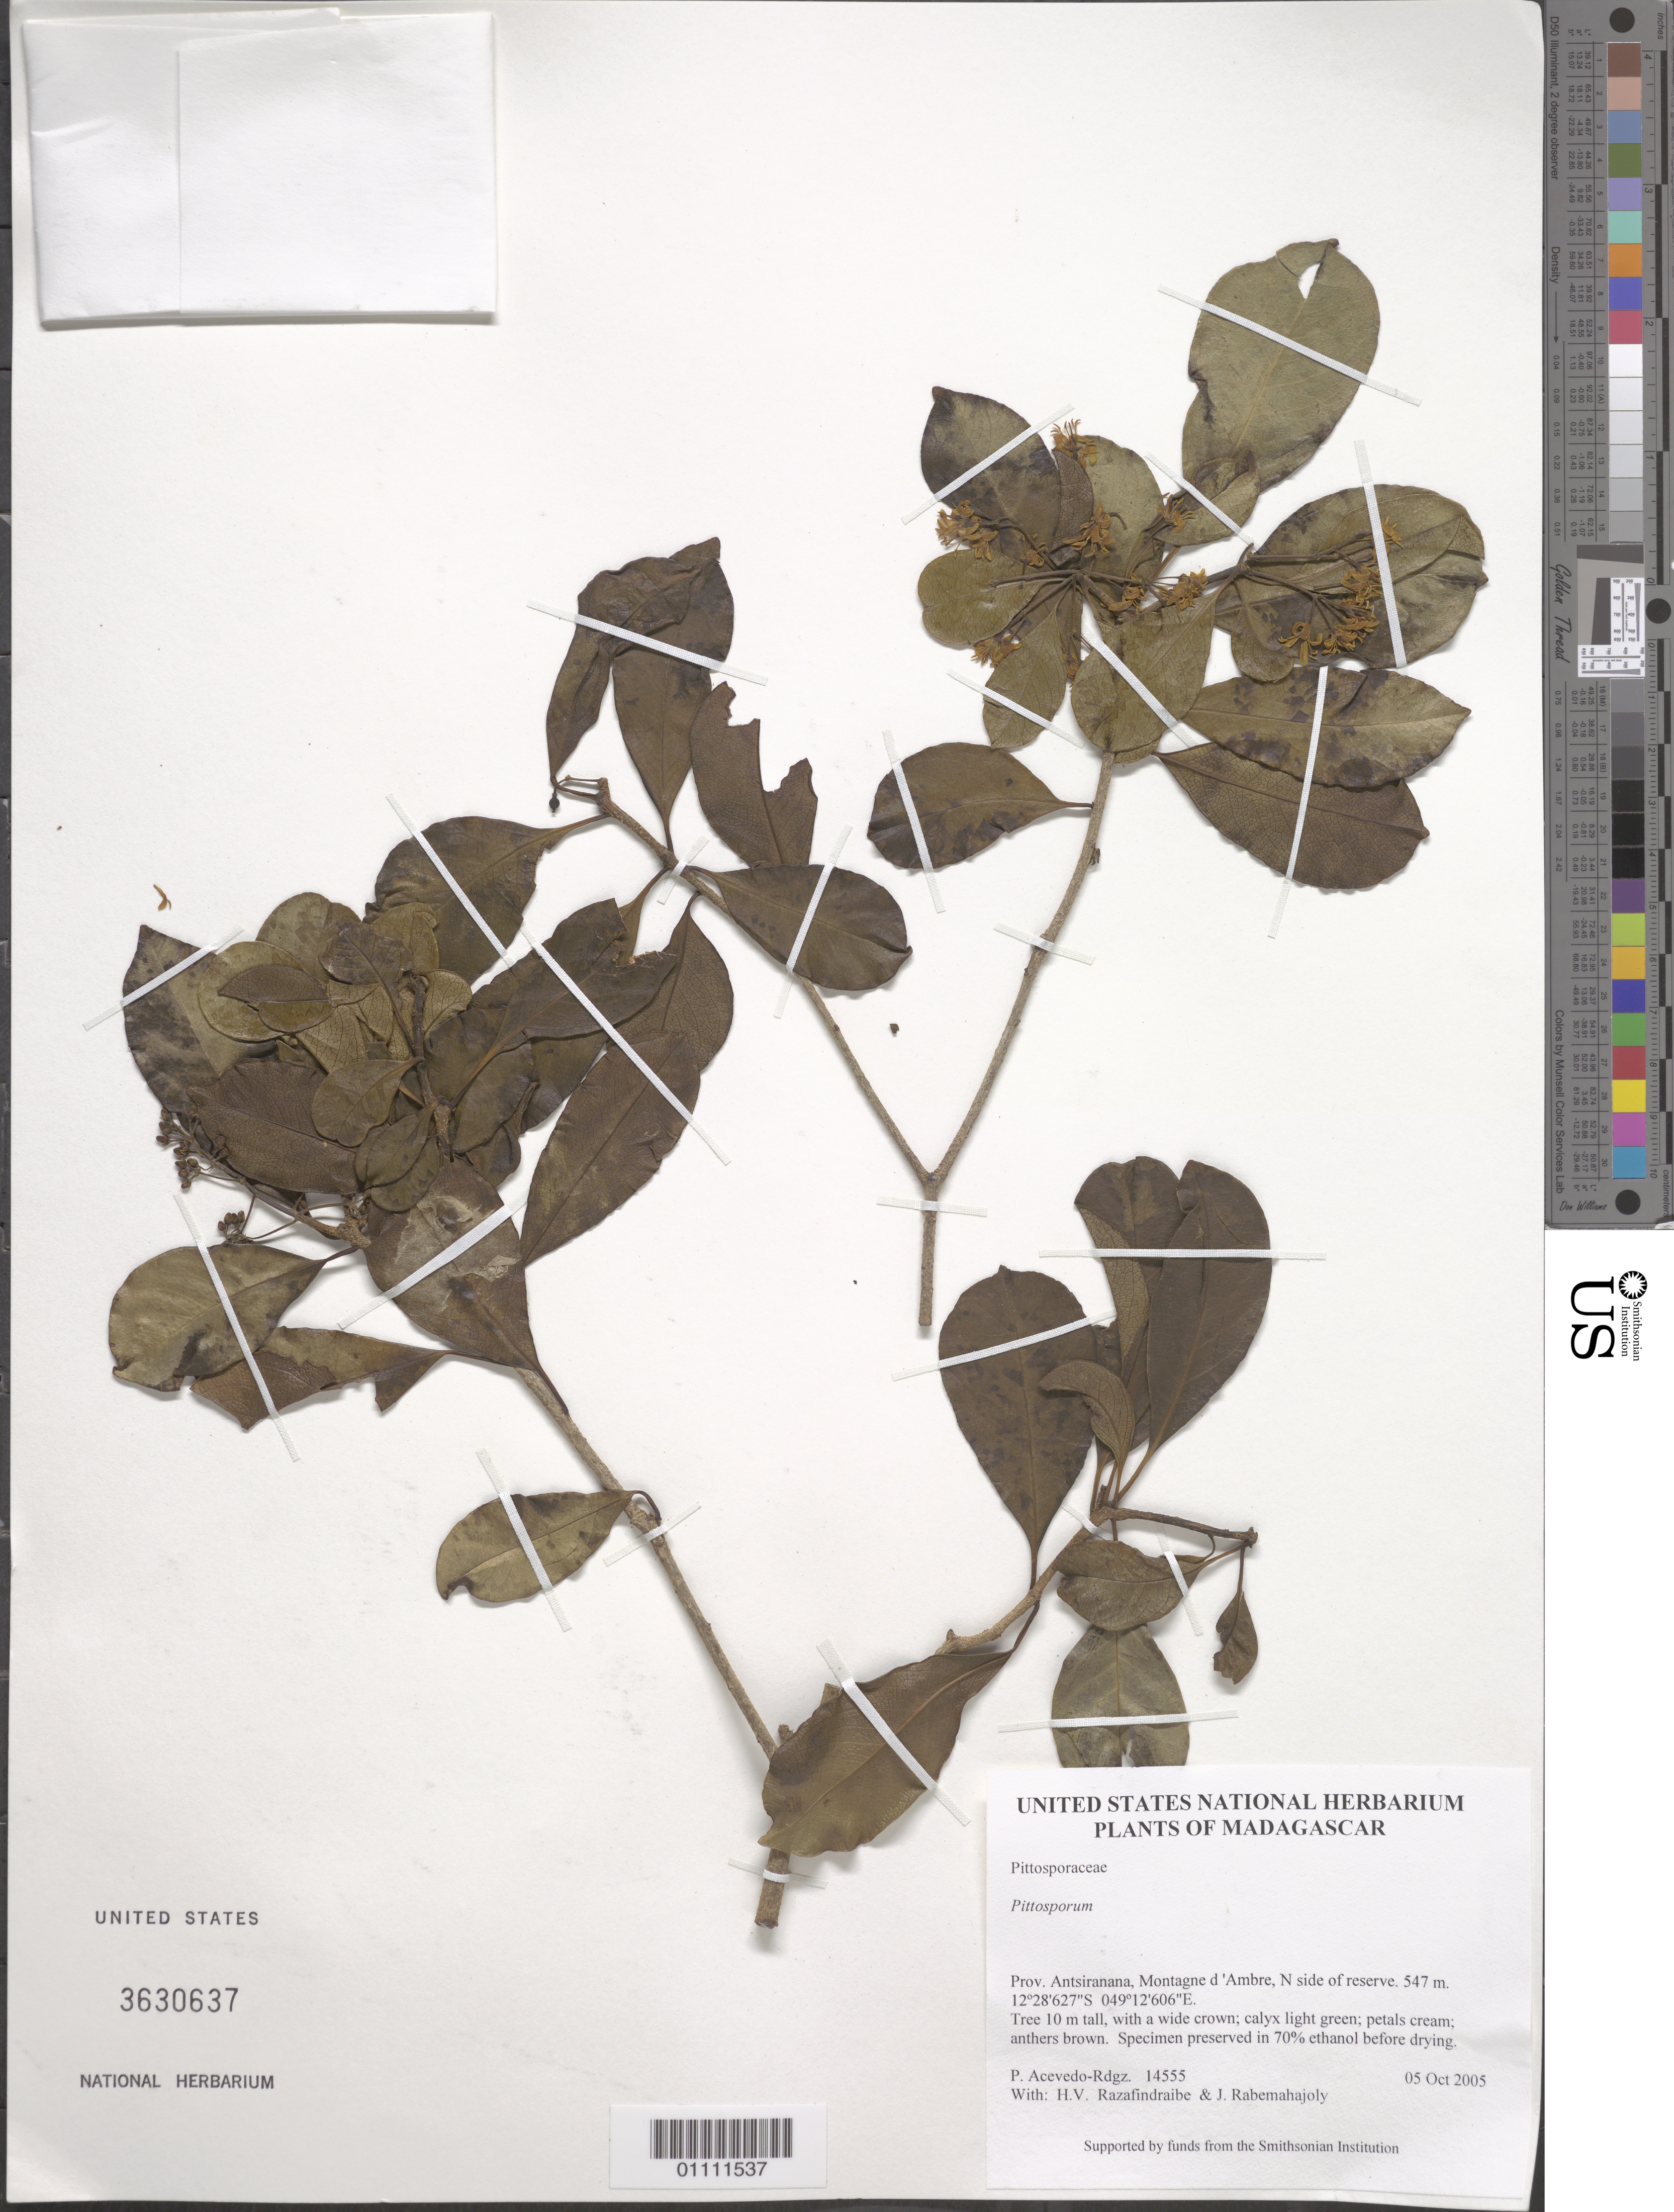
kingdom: Plantae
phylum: Tracheophyta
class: Magnoliopsida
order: Apiales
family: Pittosporaceae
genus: Pittosporum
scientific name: Pittosporum sp.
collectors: P. Acevedo-Rodr., H. Razafindraibe & J. Rabemahajoly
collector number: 14555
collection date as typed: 05 Oct 2005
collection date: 2005-10-05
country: Madagascar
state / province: Diana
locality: Prov. Antsiranana, Montagne d 'Ambre, N side of reserve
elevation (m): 547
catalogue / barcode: US 3630637